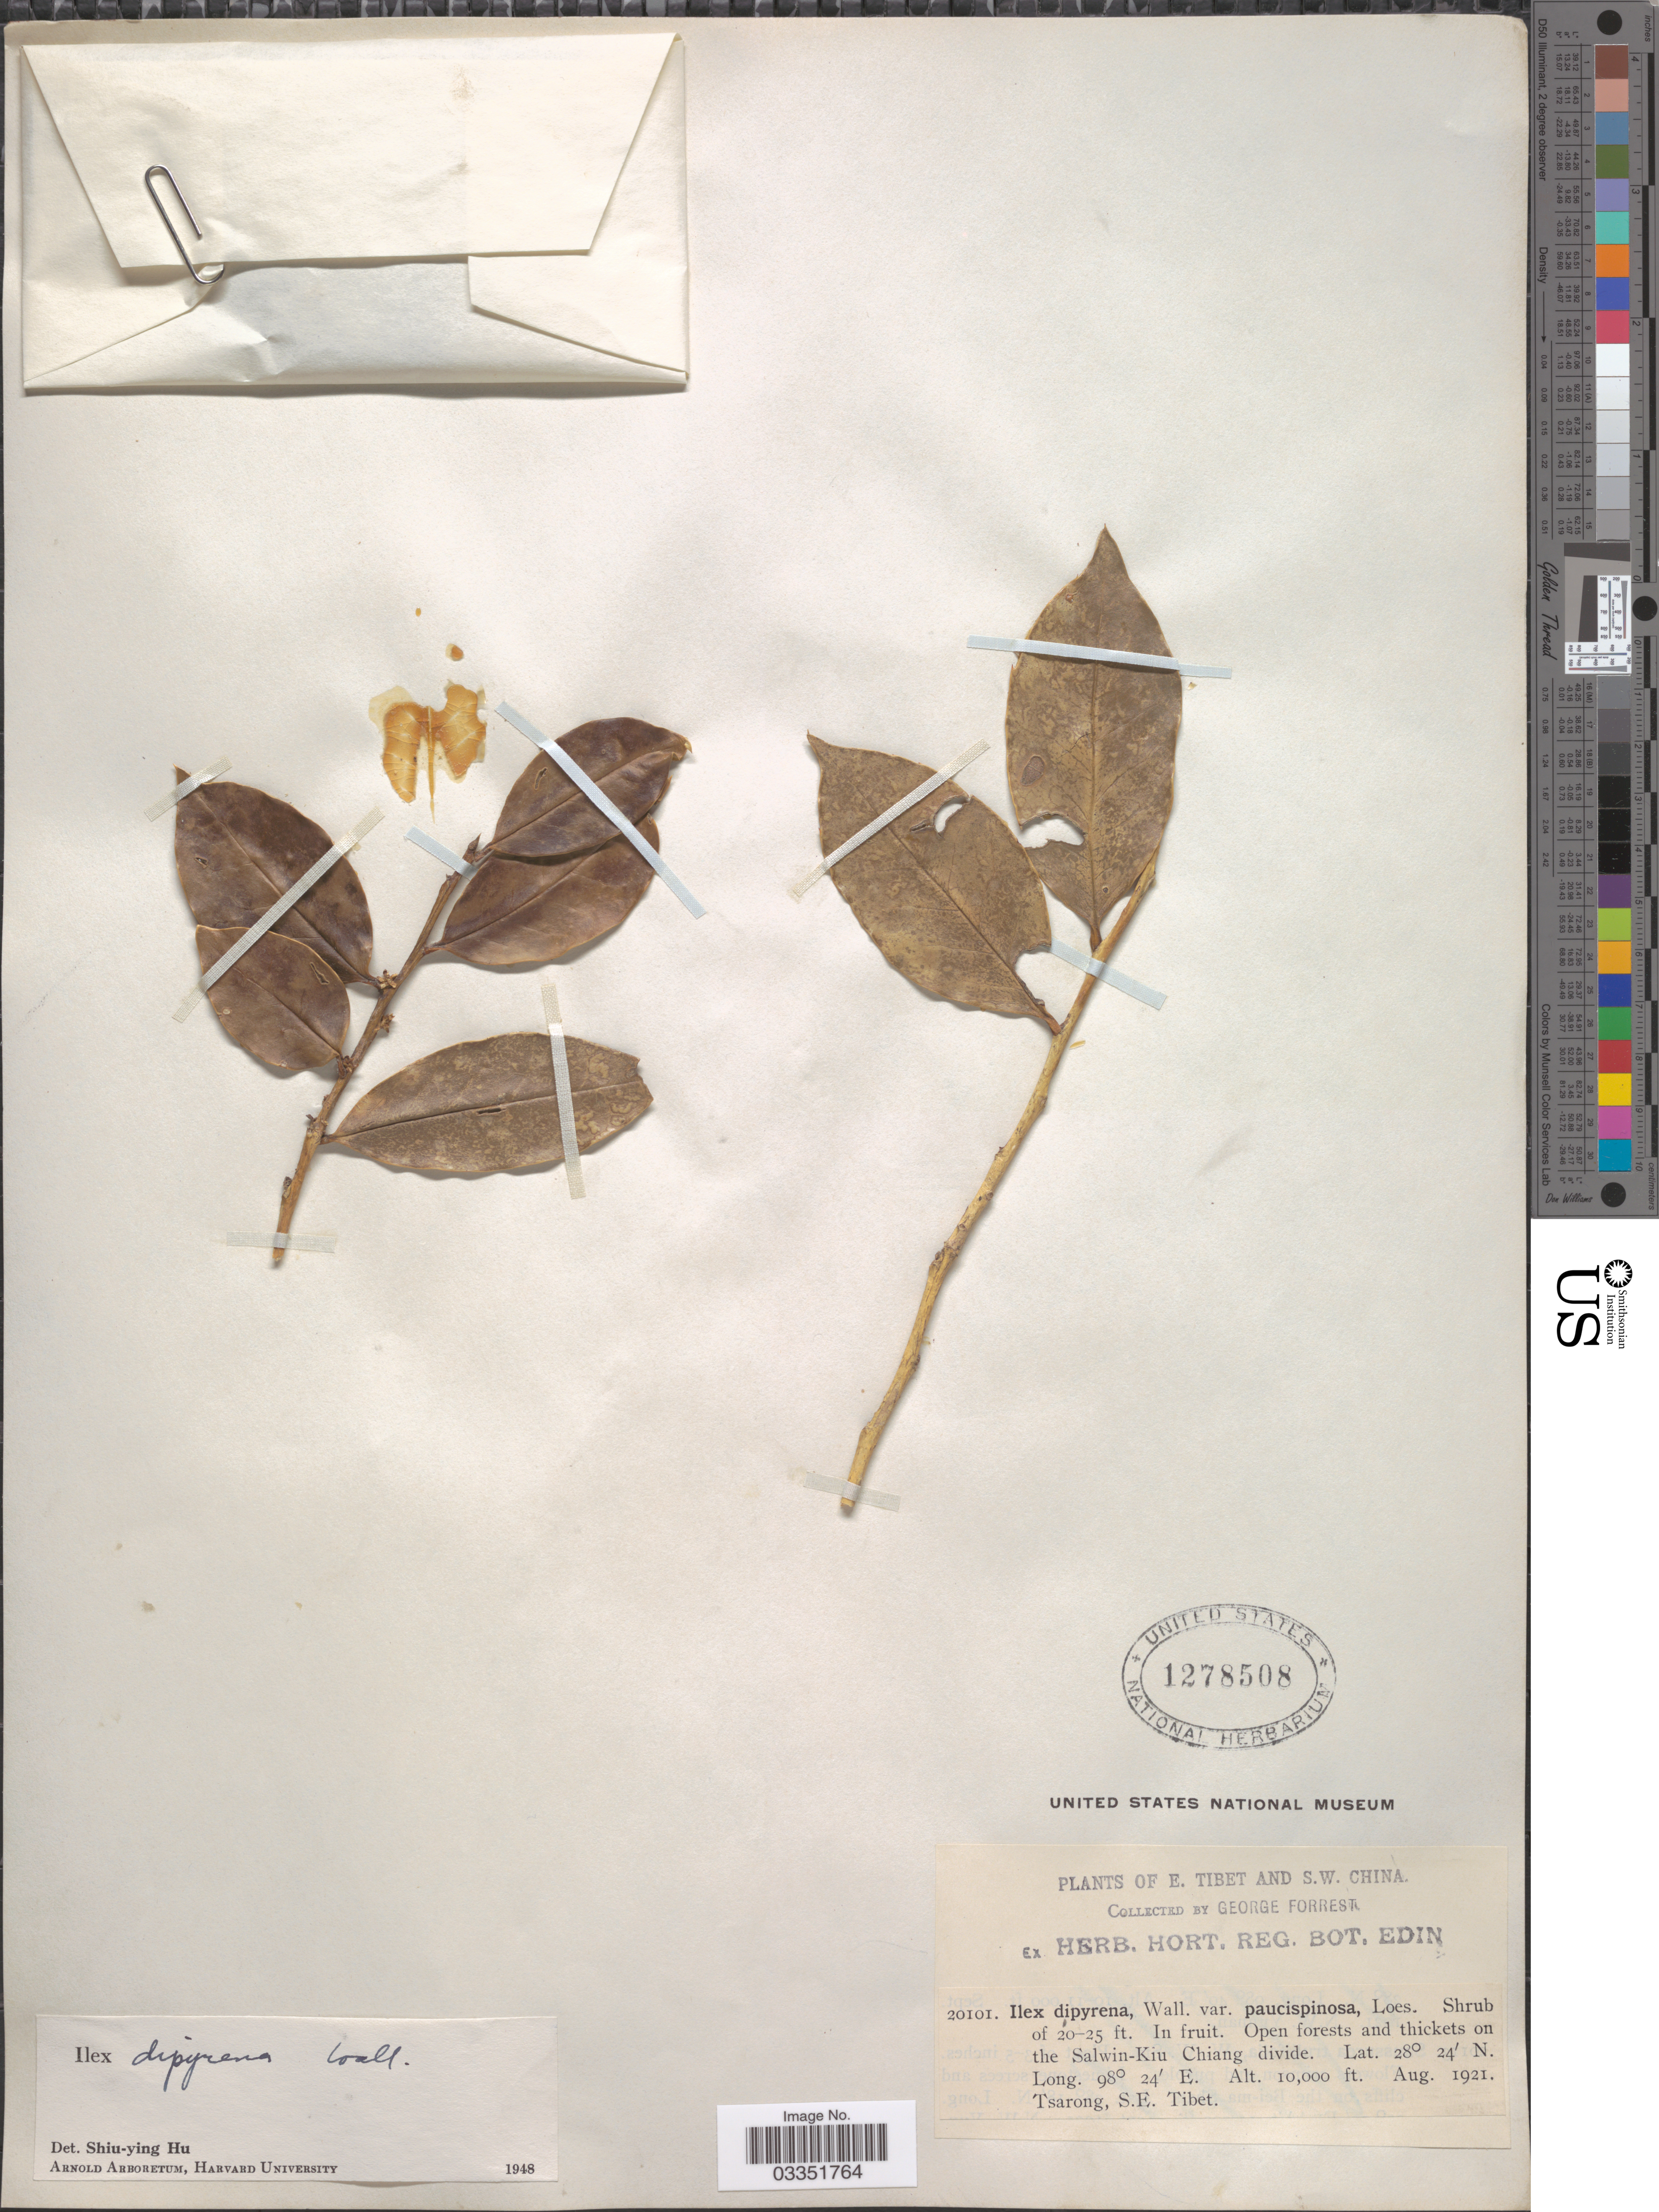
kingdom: Plantae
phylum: Tracheophyta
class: Magnoliopsida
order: Aquifoliales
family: Aquifoliaceae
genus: Ilex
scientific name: Ilex dipyrena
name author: Wall.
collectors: G. Forrest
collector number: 20101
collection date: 1921-08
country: China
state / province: Xizang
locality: E. Tibet and S.W. China. Open forests and thickets on the Salwin-Kiu Chiang divide.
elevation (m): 3048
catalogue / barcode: US 1278508